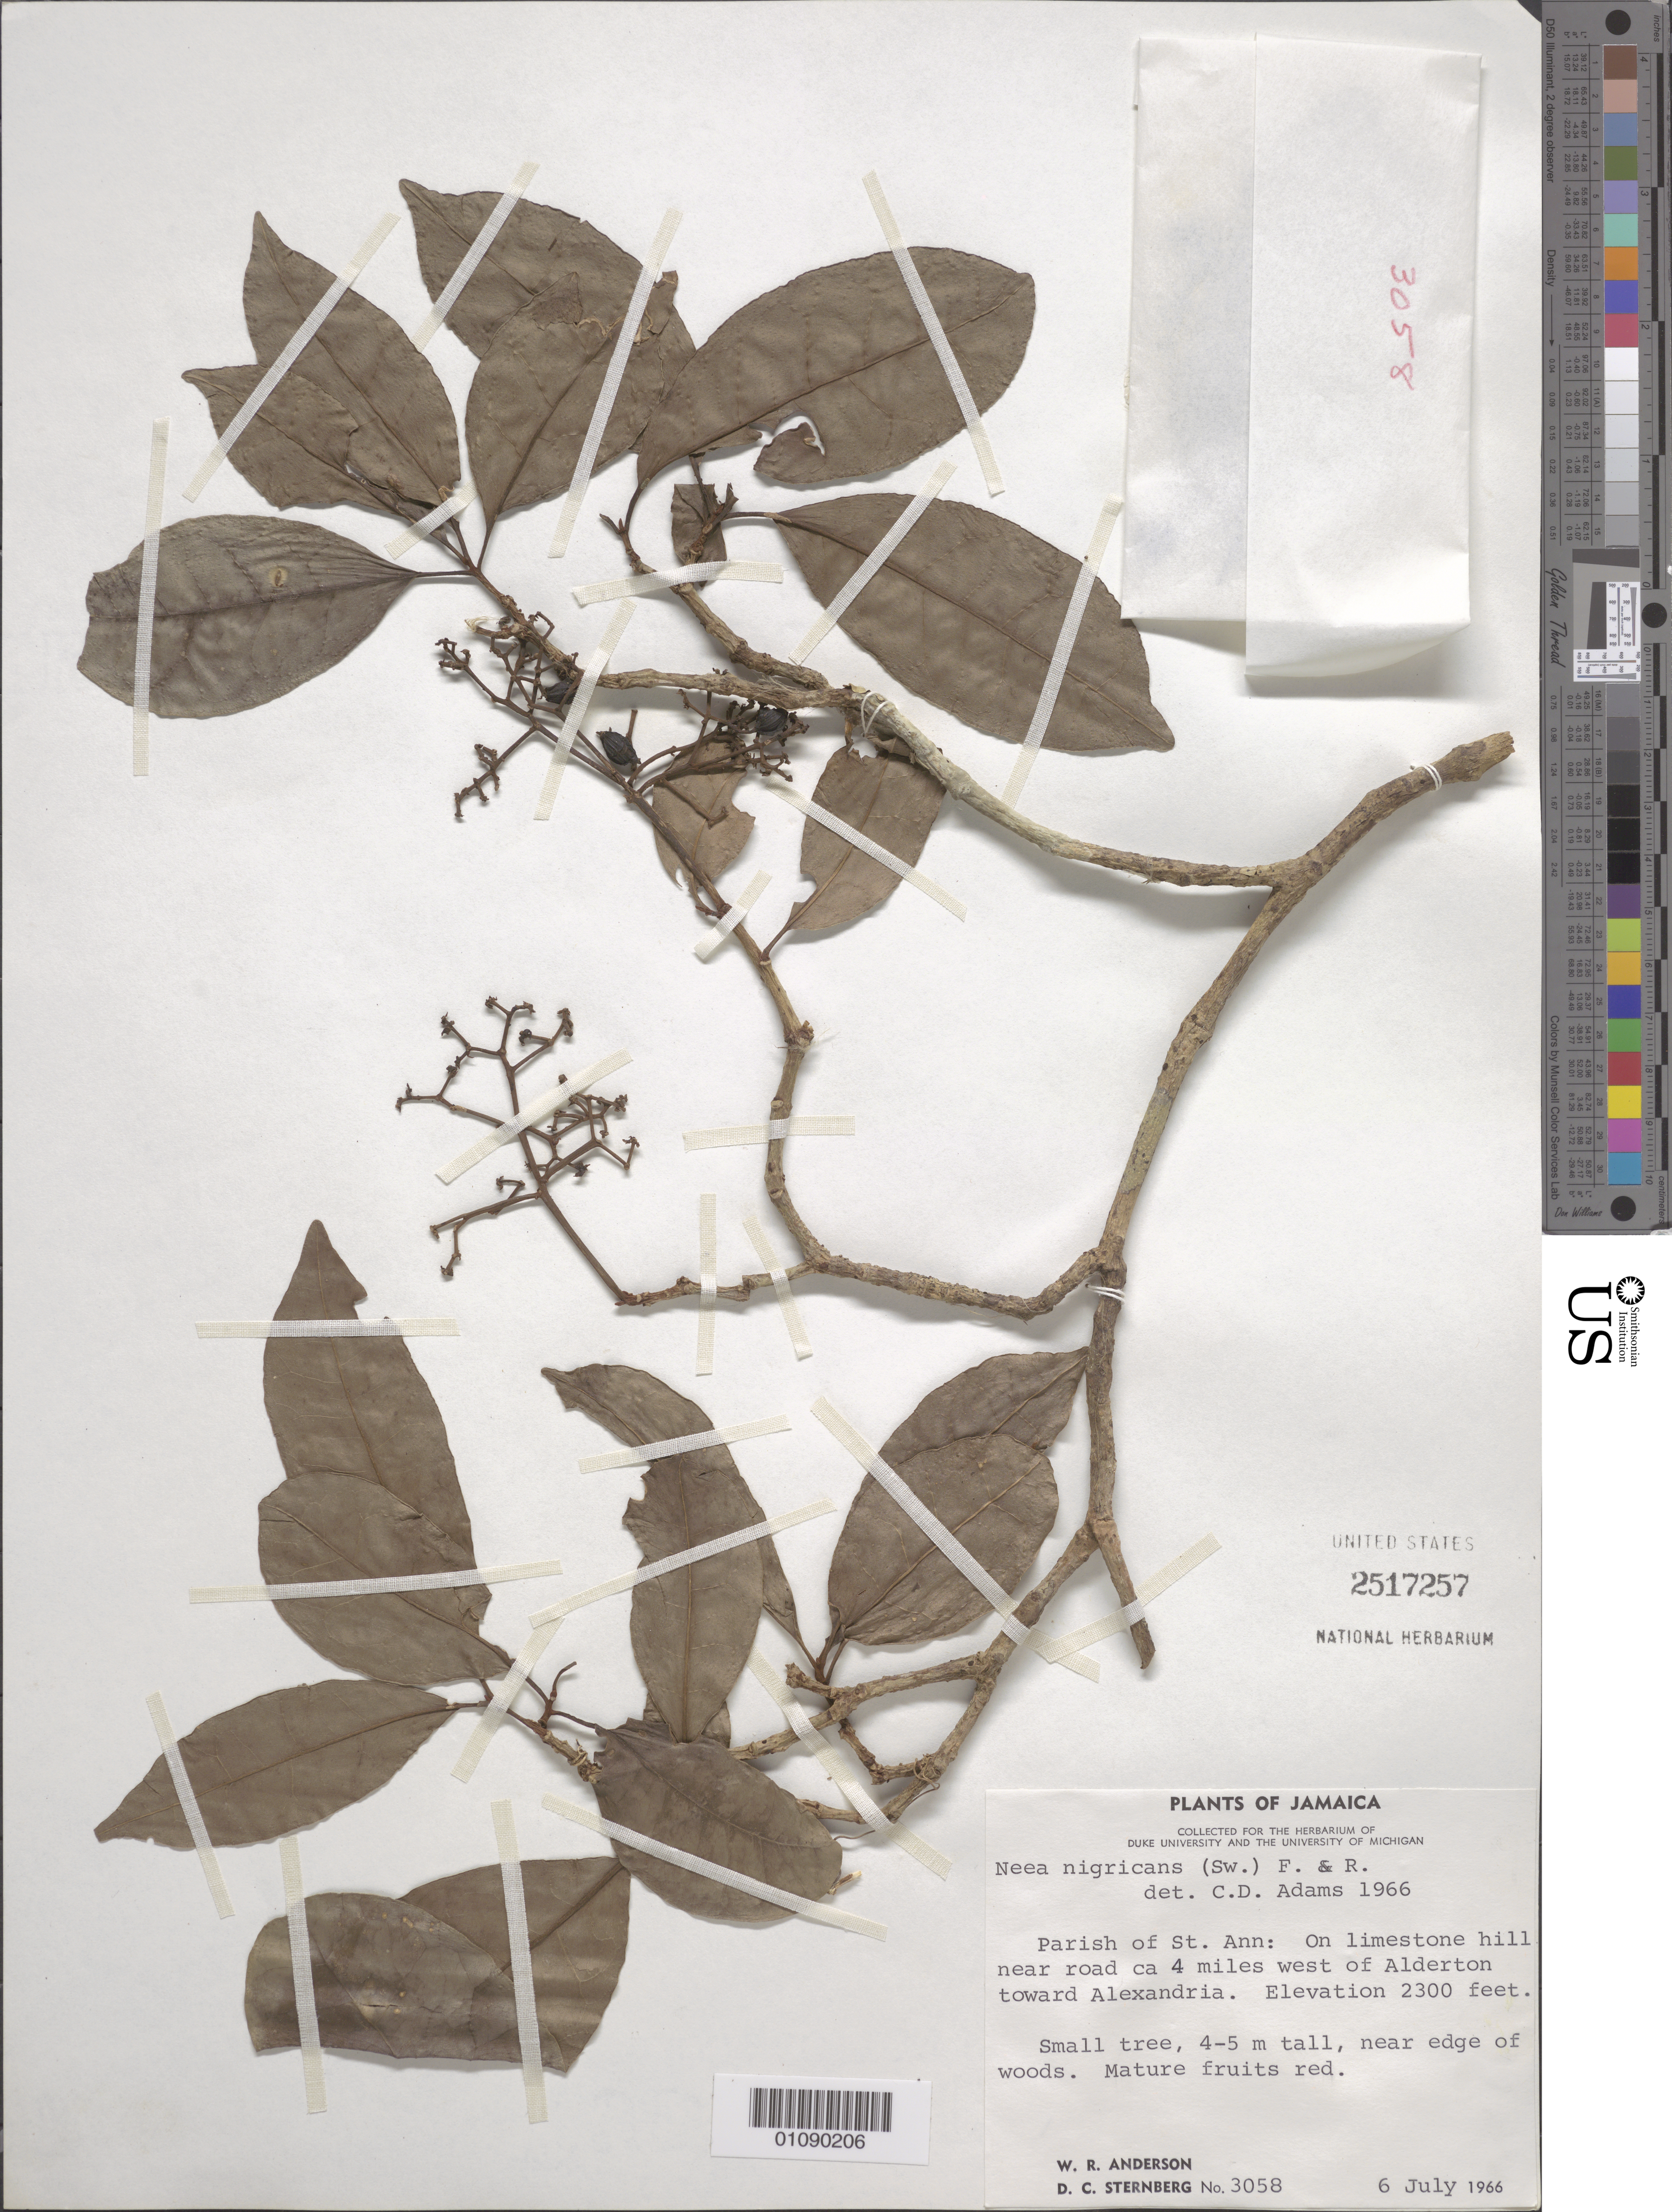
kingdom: Plantae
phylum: Tracheophyta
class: Magnoliopsida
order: Caryophyllales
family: Nyctaginaceae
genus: Neea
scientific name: Neea nigricans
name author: (Sw.) Fawc. & Rendle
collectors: W. R. Anderson & D. Sternberg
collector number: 3058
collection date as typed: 06 Jul 1966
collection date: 1966-07-06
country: Jamaica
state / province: Saint Ann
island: Jamaica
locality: Parish of St. Ann: near road ca 4 miles W of Alderton toward Alexandria.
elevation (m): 701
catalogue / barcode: US 2517257